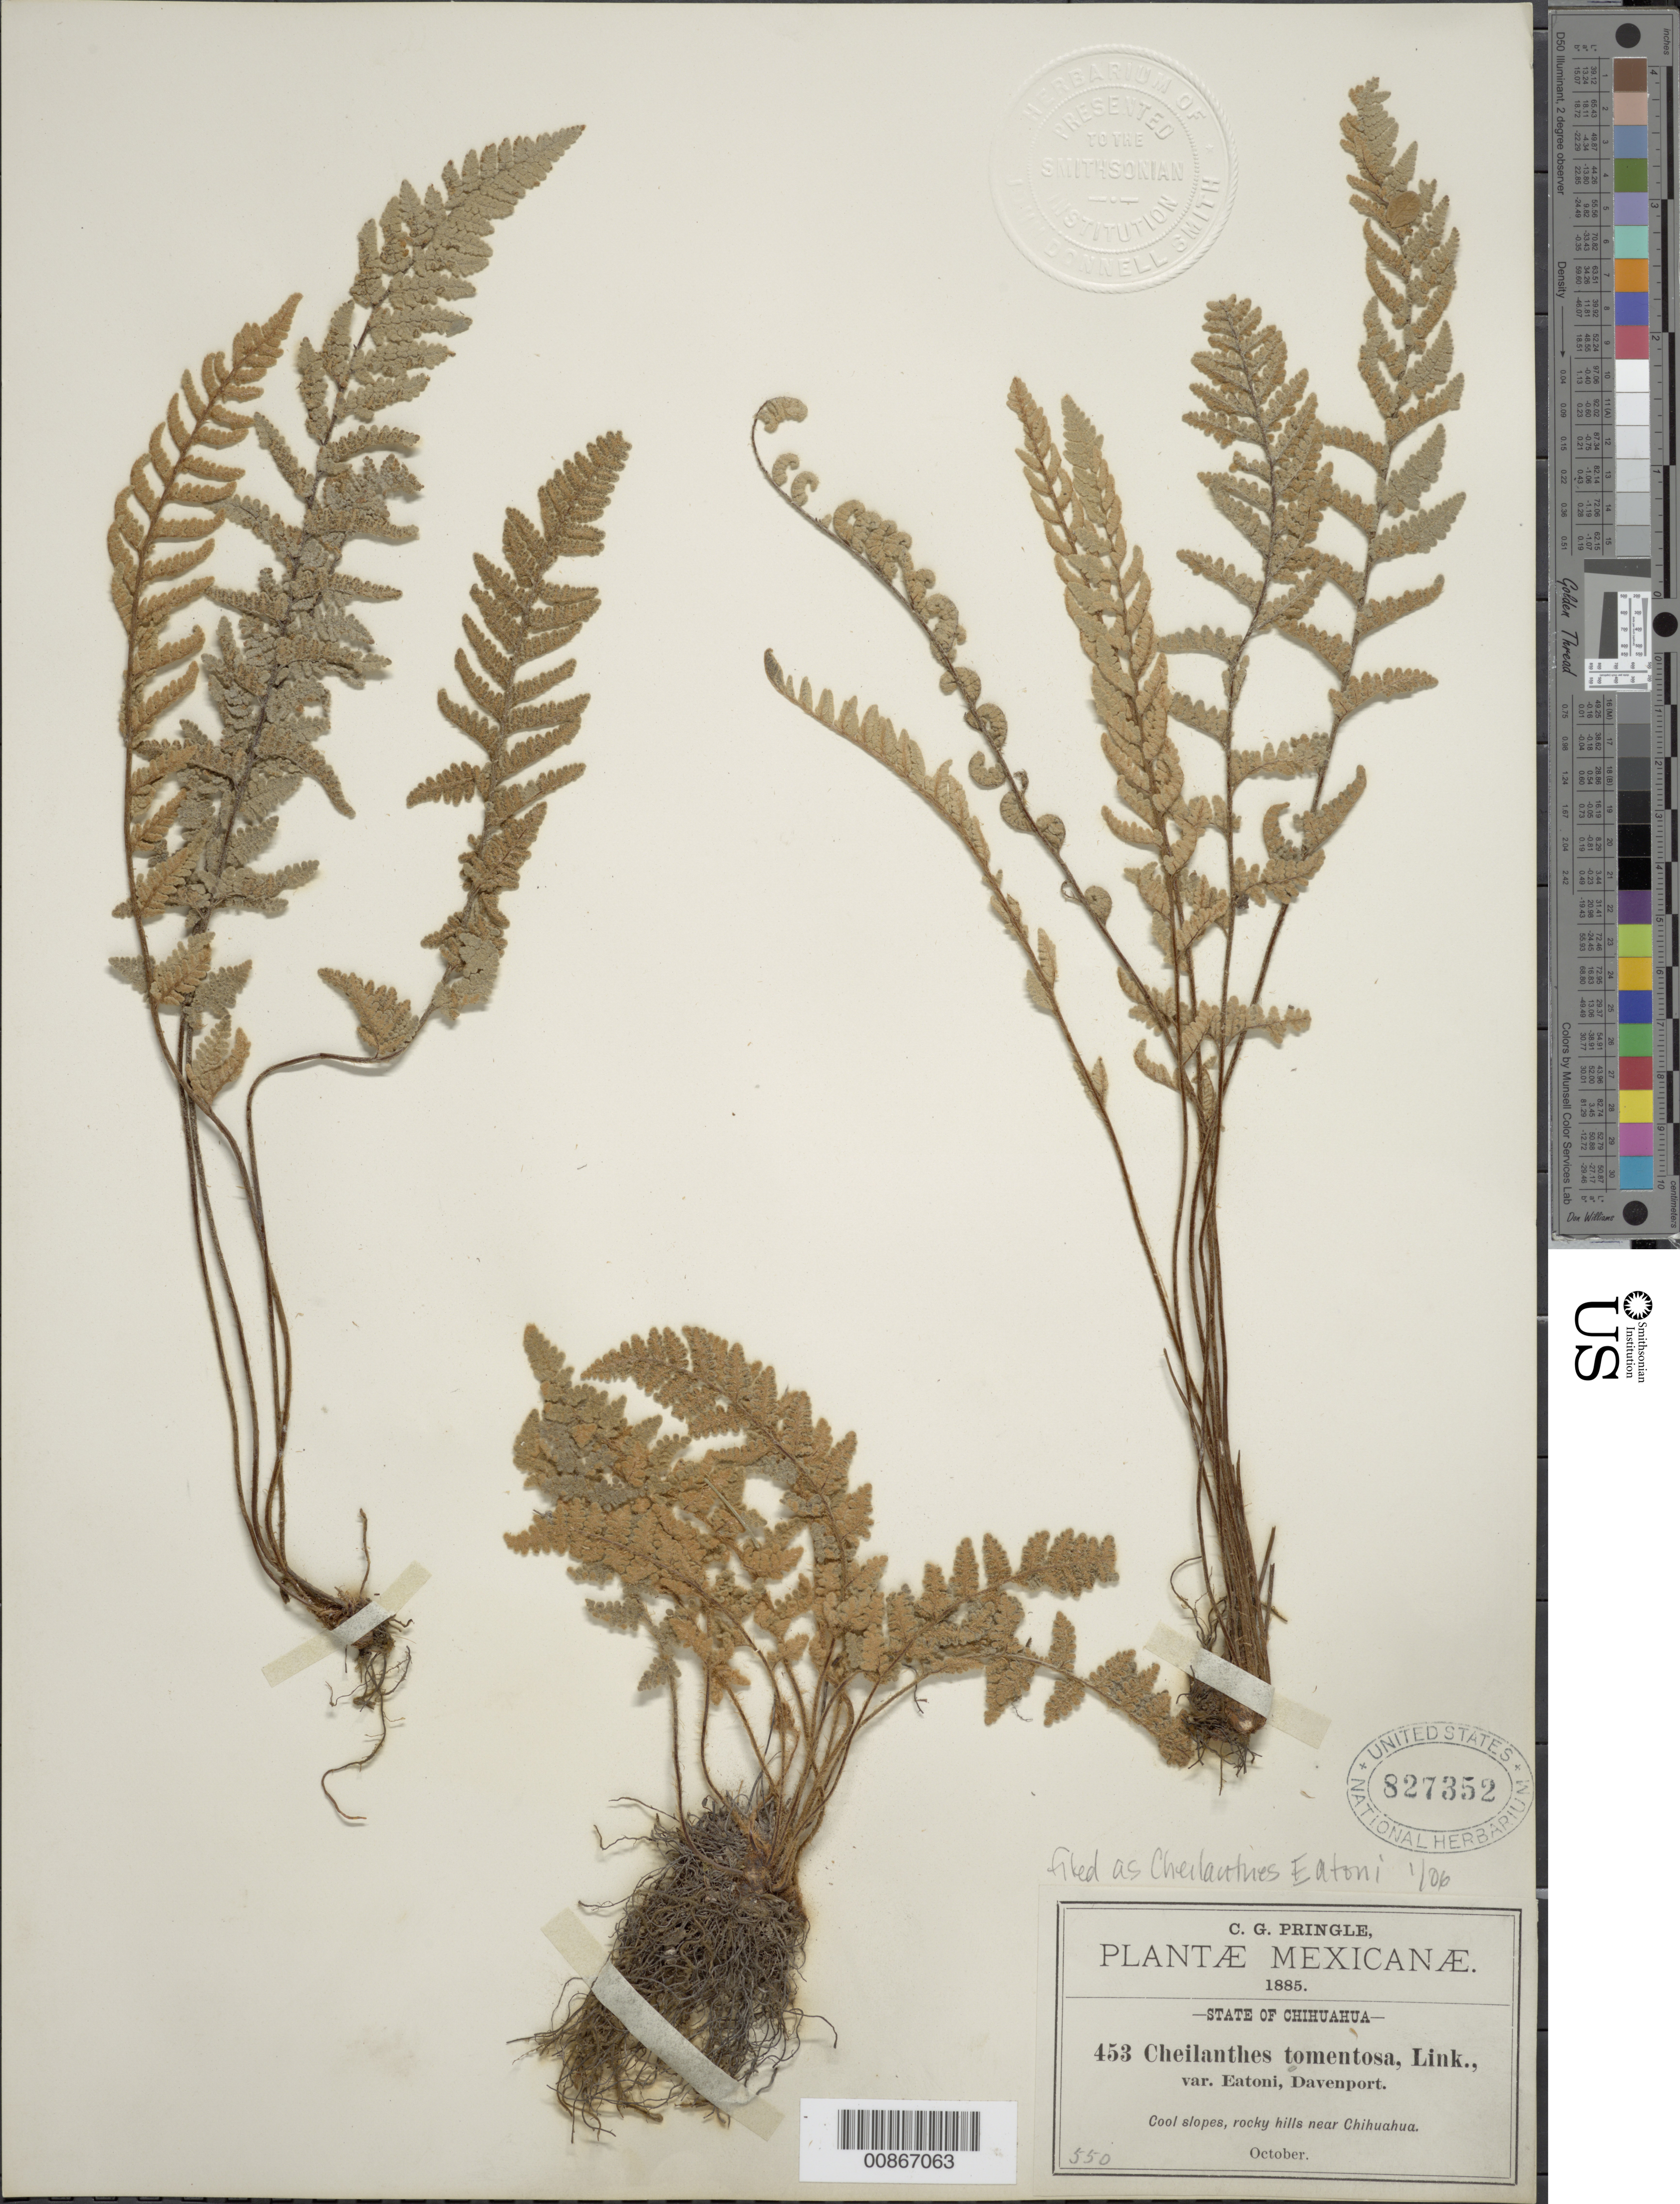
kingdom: Plantae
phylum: Tracheophyta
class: Polypodiopsida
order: Polypodiales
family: Pteridaceae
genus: Myriopteris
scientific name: Myriopteris rufa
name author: Fée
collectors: C. G. Pringle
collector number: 453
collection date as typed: Oct 1885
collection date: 1885-10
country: Mexico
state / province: Chihuahua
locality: Near Chihuahua.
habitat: Cool slopes, rocky hills.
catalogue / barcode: US 827352